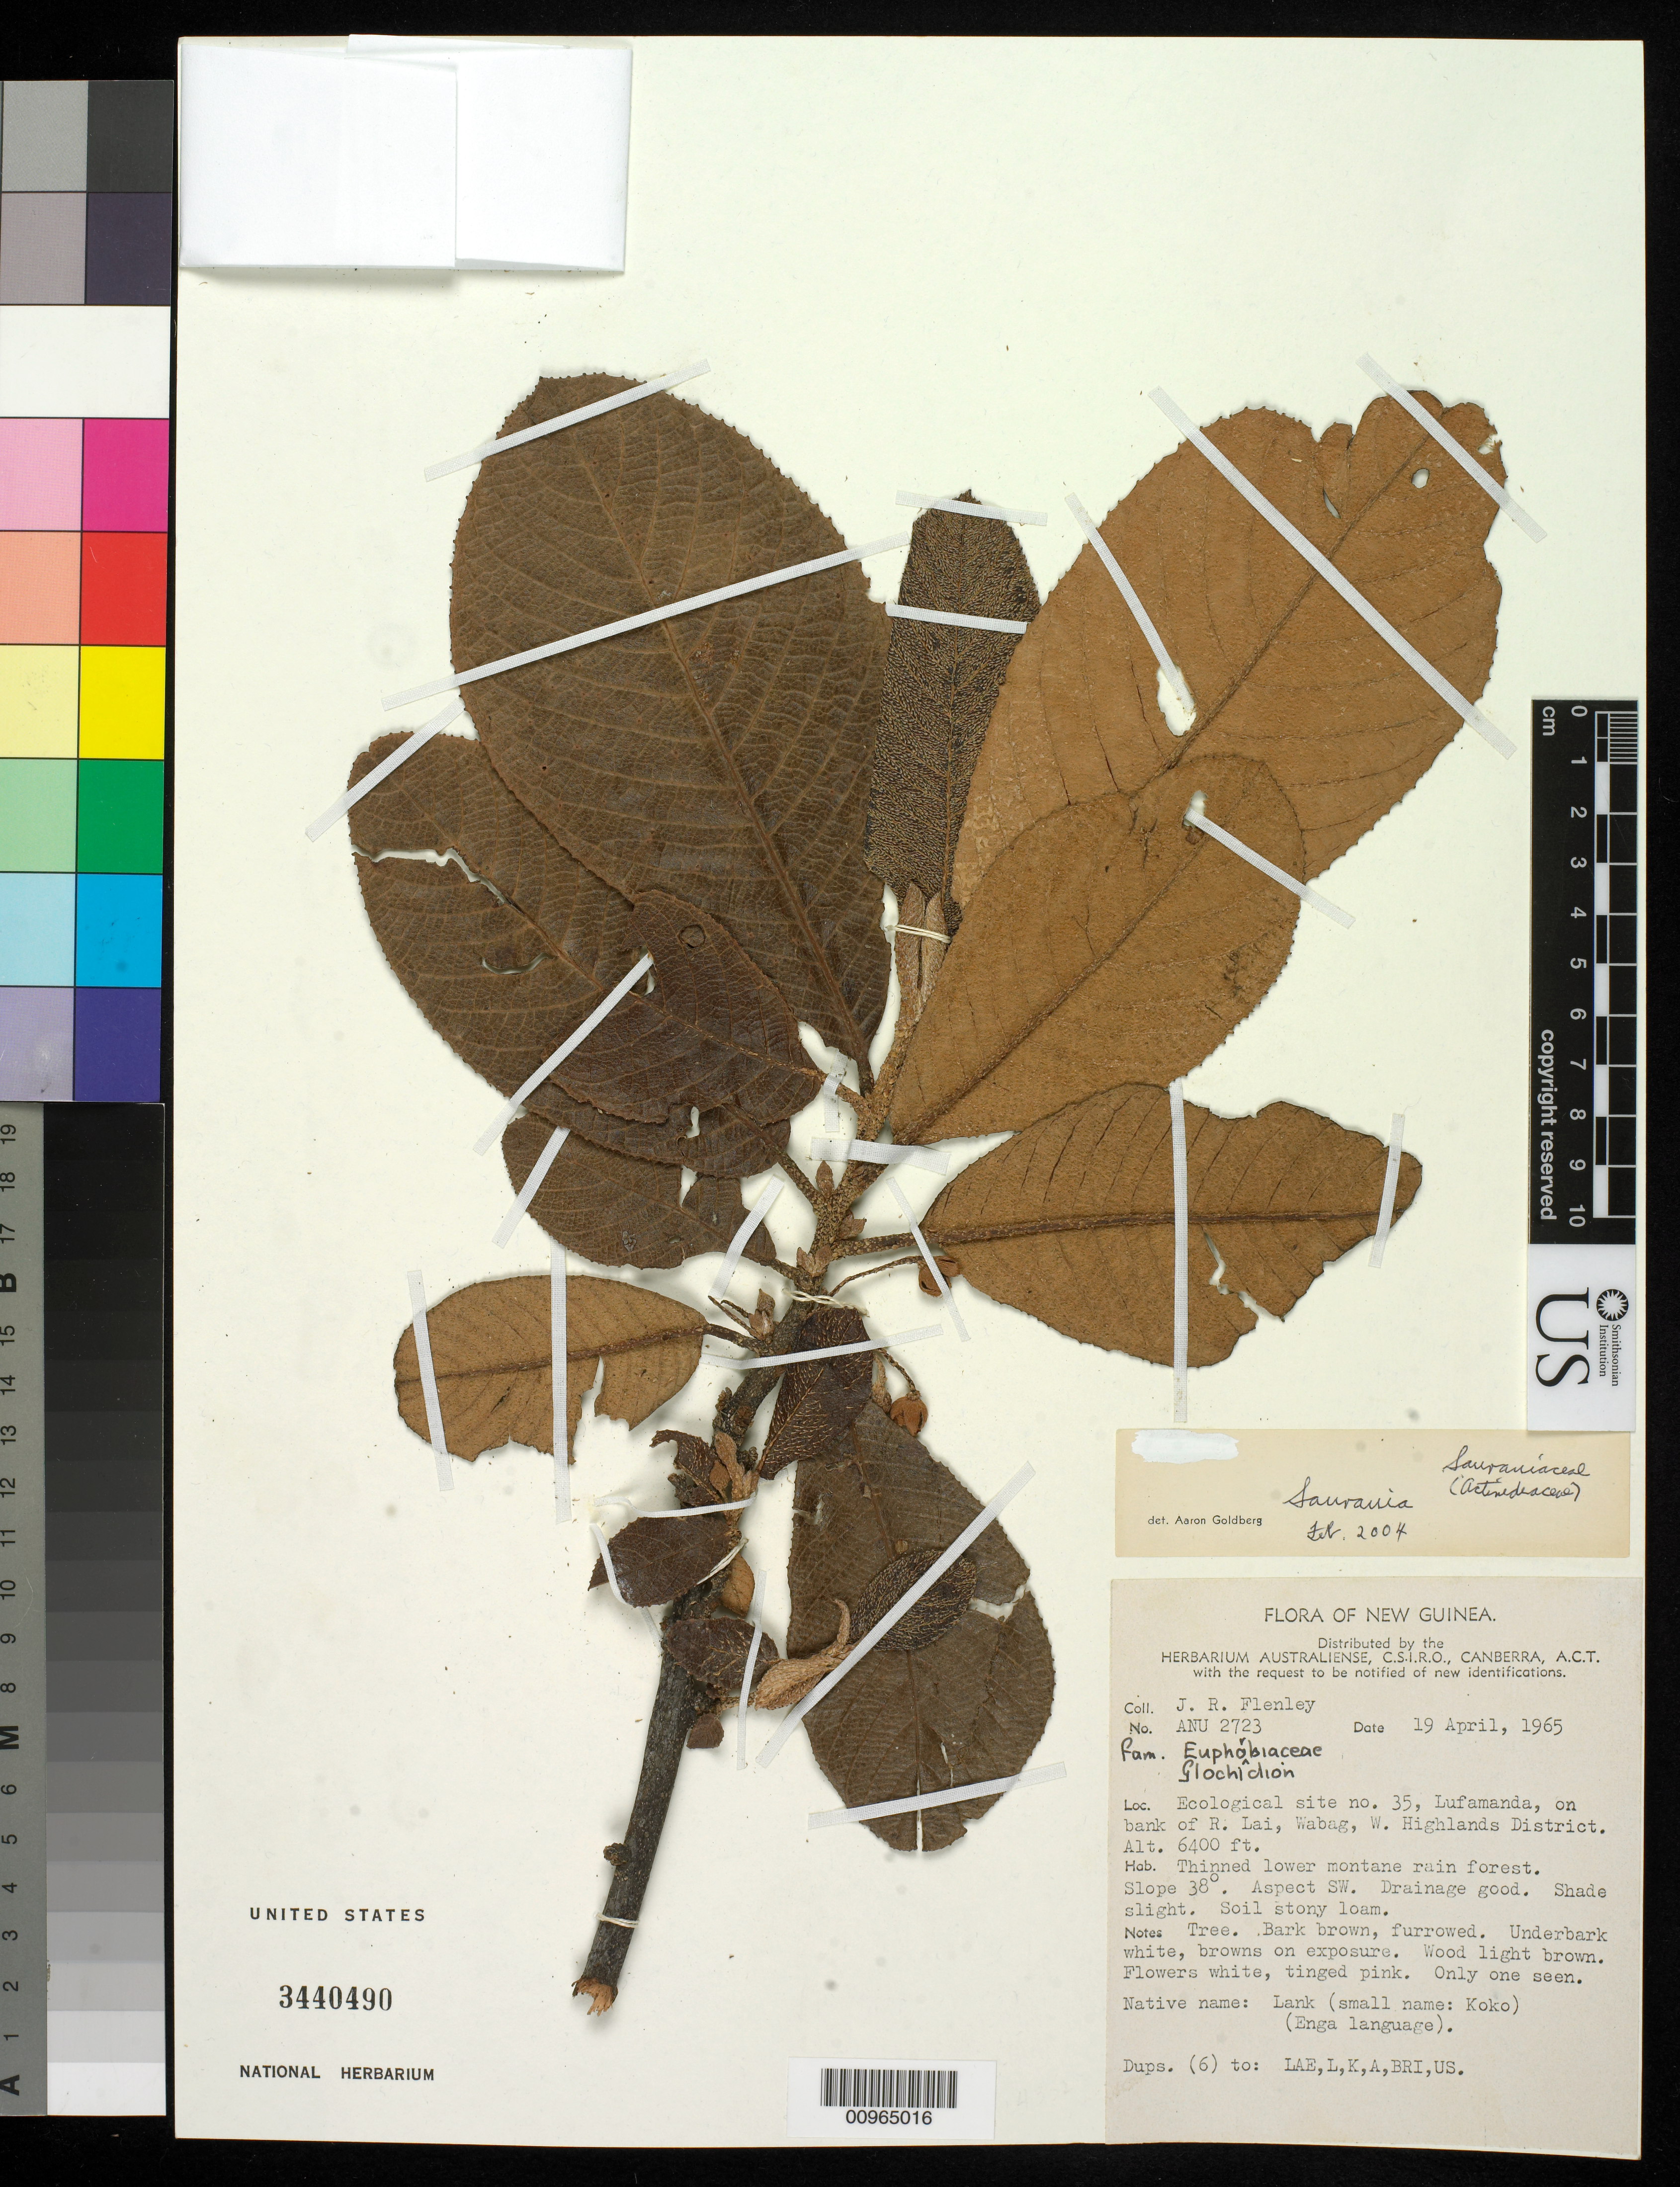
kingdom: Plantae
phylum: Tracheophyta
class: Magnoliopsida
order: Ericales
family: Actinidiaceae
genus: Saurauia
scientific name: Saurauia sp.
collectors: J. Flenley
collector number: ANU 2723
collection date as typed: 19 Apr 1965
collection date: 1965-04-19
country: Papua New Guinea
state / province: Enga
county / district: Wabag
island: New Guinea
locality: Ecological site no. 35, Lufamanda, on bank of R. Lai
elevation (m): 1951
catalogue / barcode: US 3440490